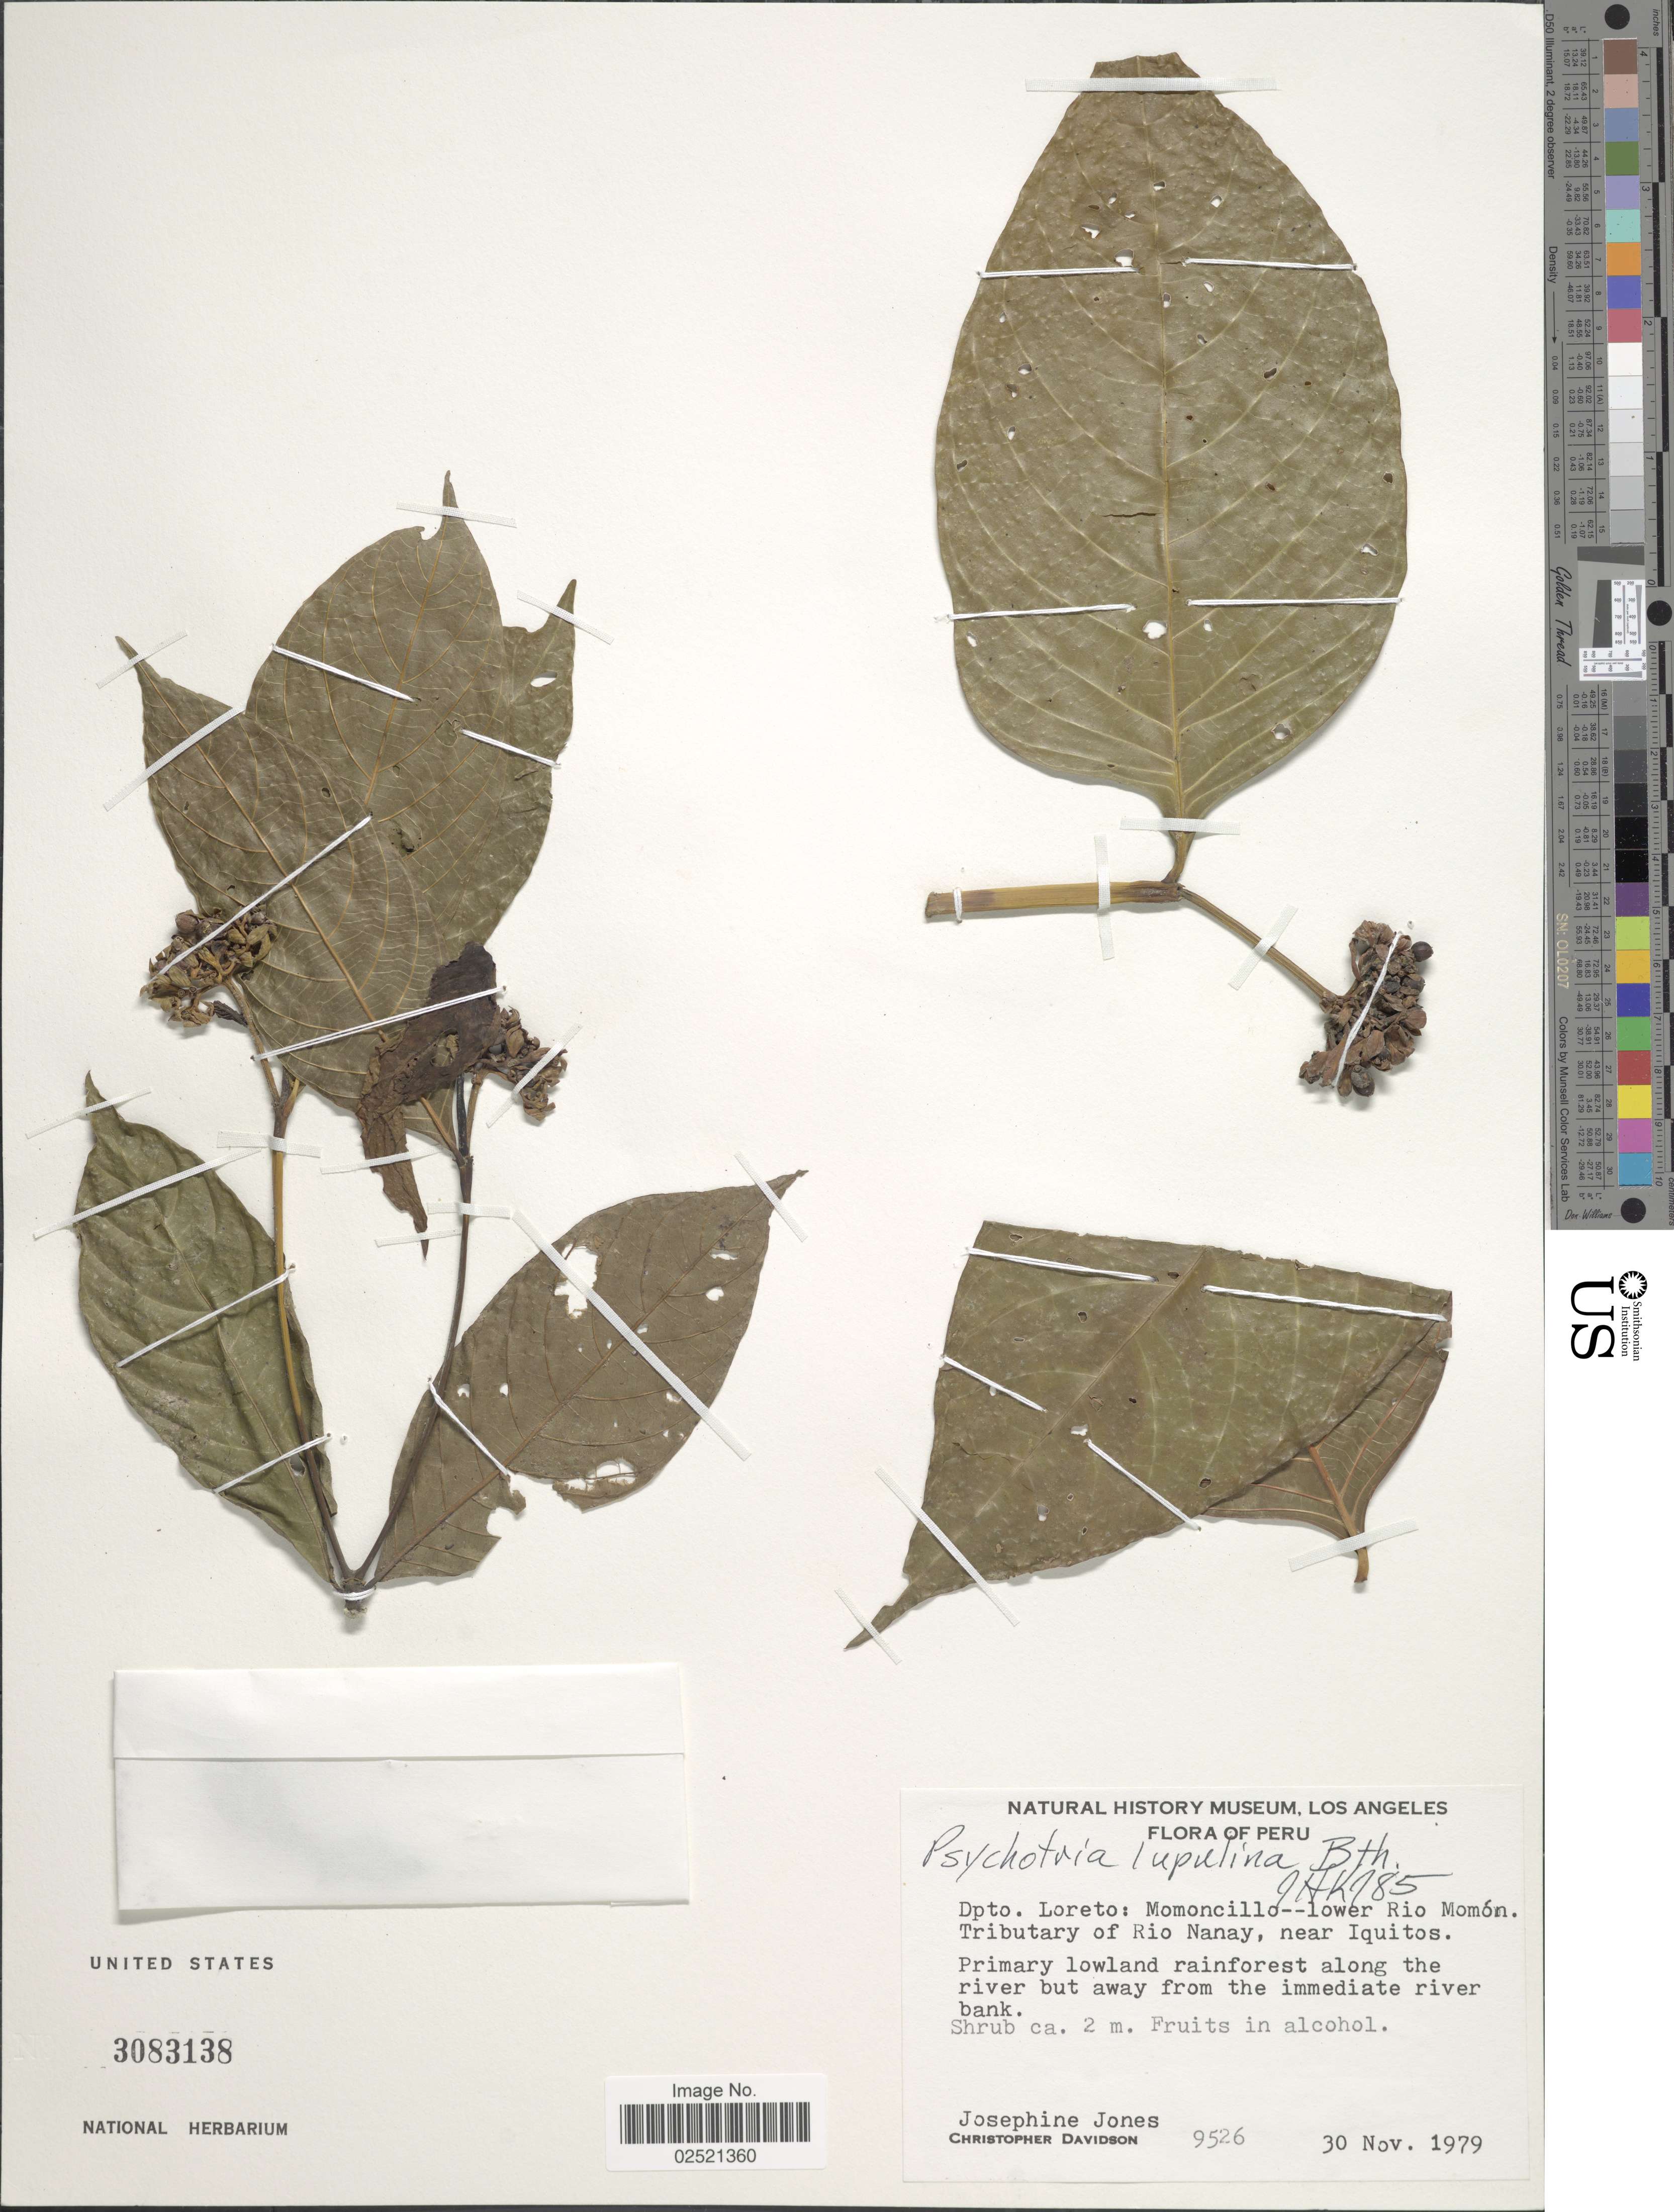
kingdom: Plantae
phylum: Tracheophyta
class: Magnoliopsida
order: Gentianales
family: Rubiaceae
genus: Psychotria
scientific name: Psychotria lupulina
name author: Benth.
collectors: J. Jones & C. Davidson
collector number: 9526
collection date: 1979-11-30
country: Peru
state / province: Loreto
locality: Momoncillo-lower Rio Momon, Tributary of Rio Nanay, near Iquitos, primary lowland forest along the river but away from the immediate river bank.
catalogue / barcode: US 3083138